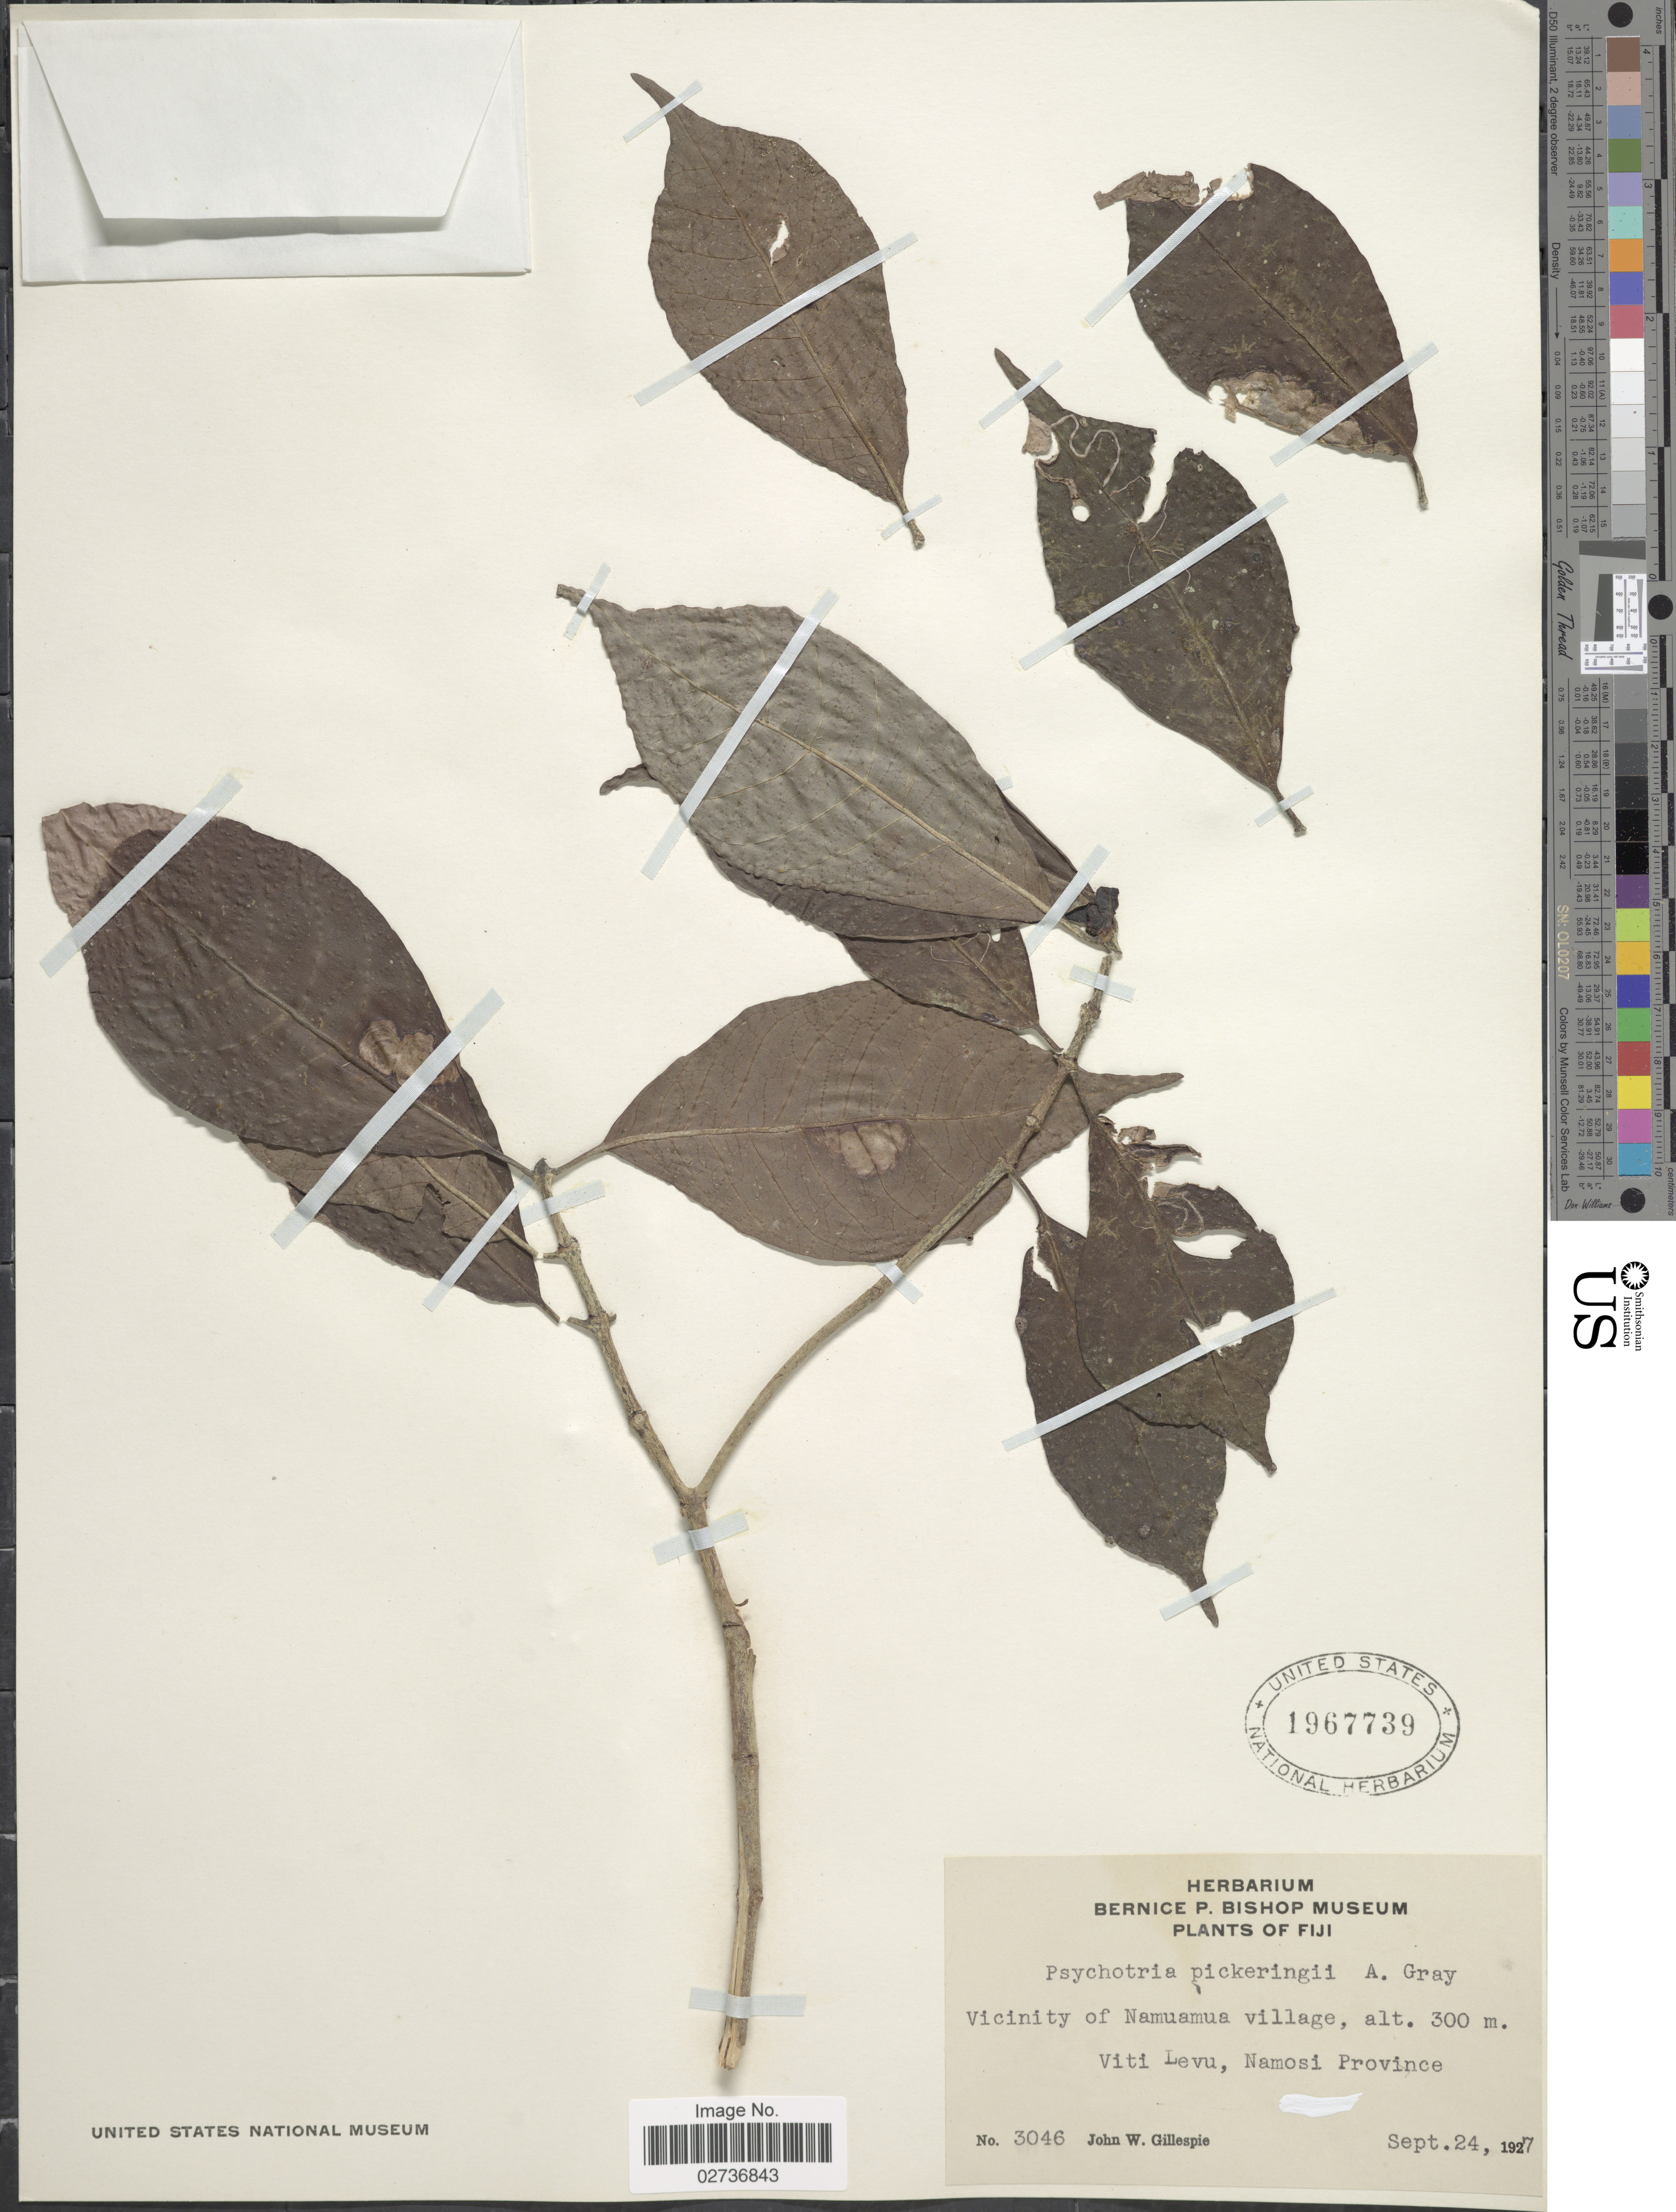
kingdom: Plantae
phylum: Tracheophyta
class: Magnoliopsida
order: Gentianales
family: Rubiaceae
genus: Psychotria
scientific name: Psychotria pickeringii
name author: A. Gray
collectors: J. W. Gillespie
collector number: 3046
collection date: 1927-09-24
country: Fiji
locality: Vicinity of Namuamua village. Viti Levu, Namosi Province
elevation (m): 300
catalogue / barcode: US 1967739